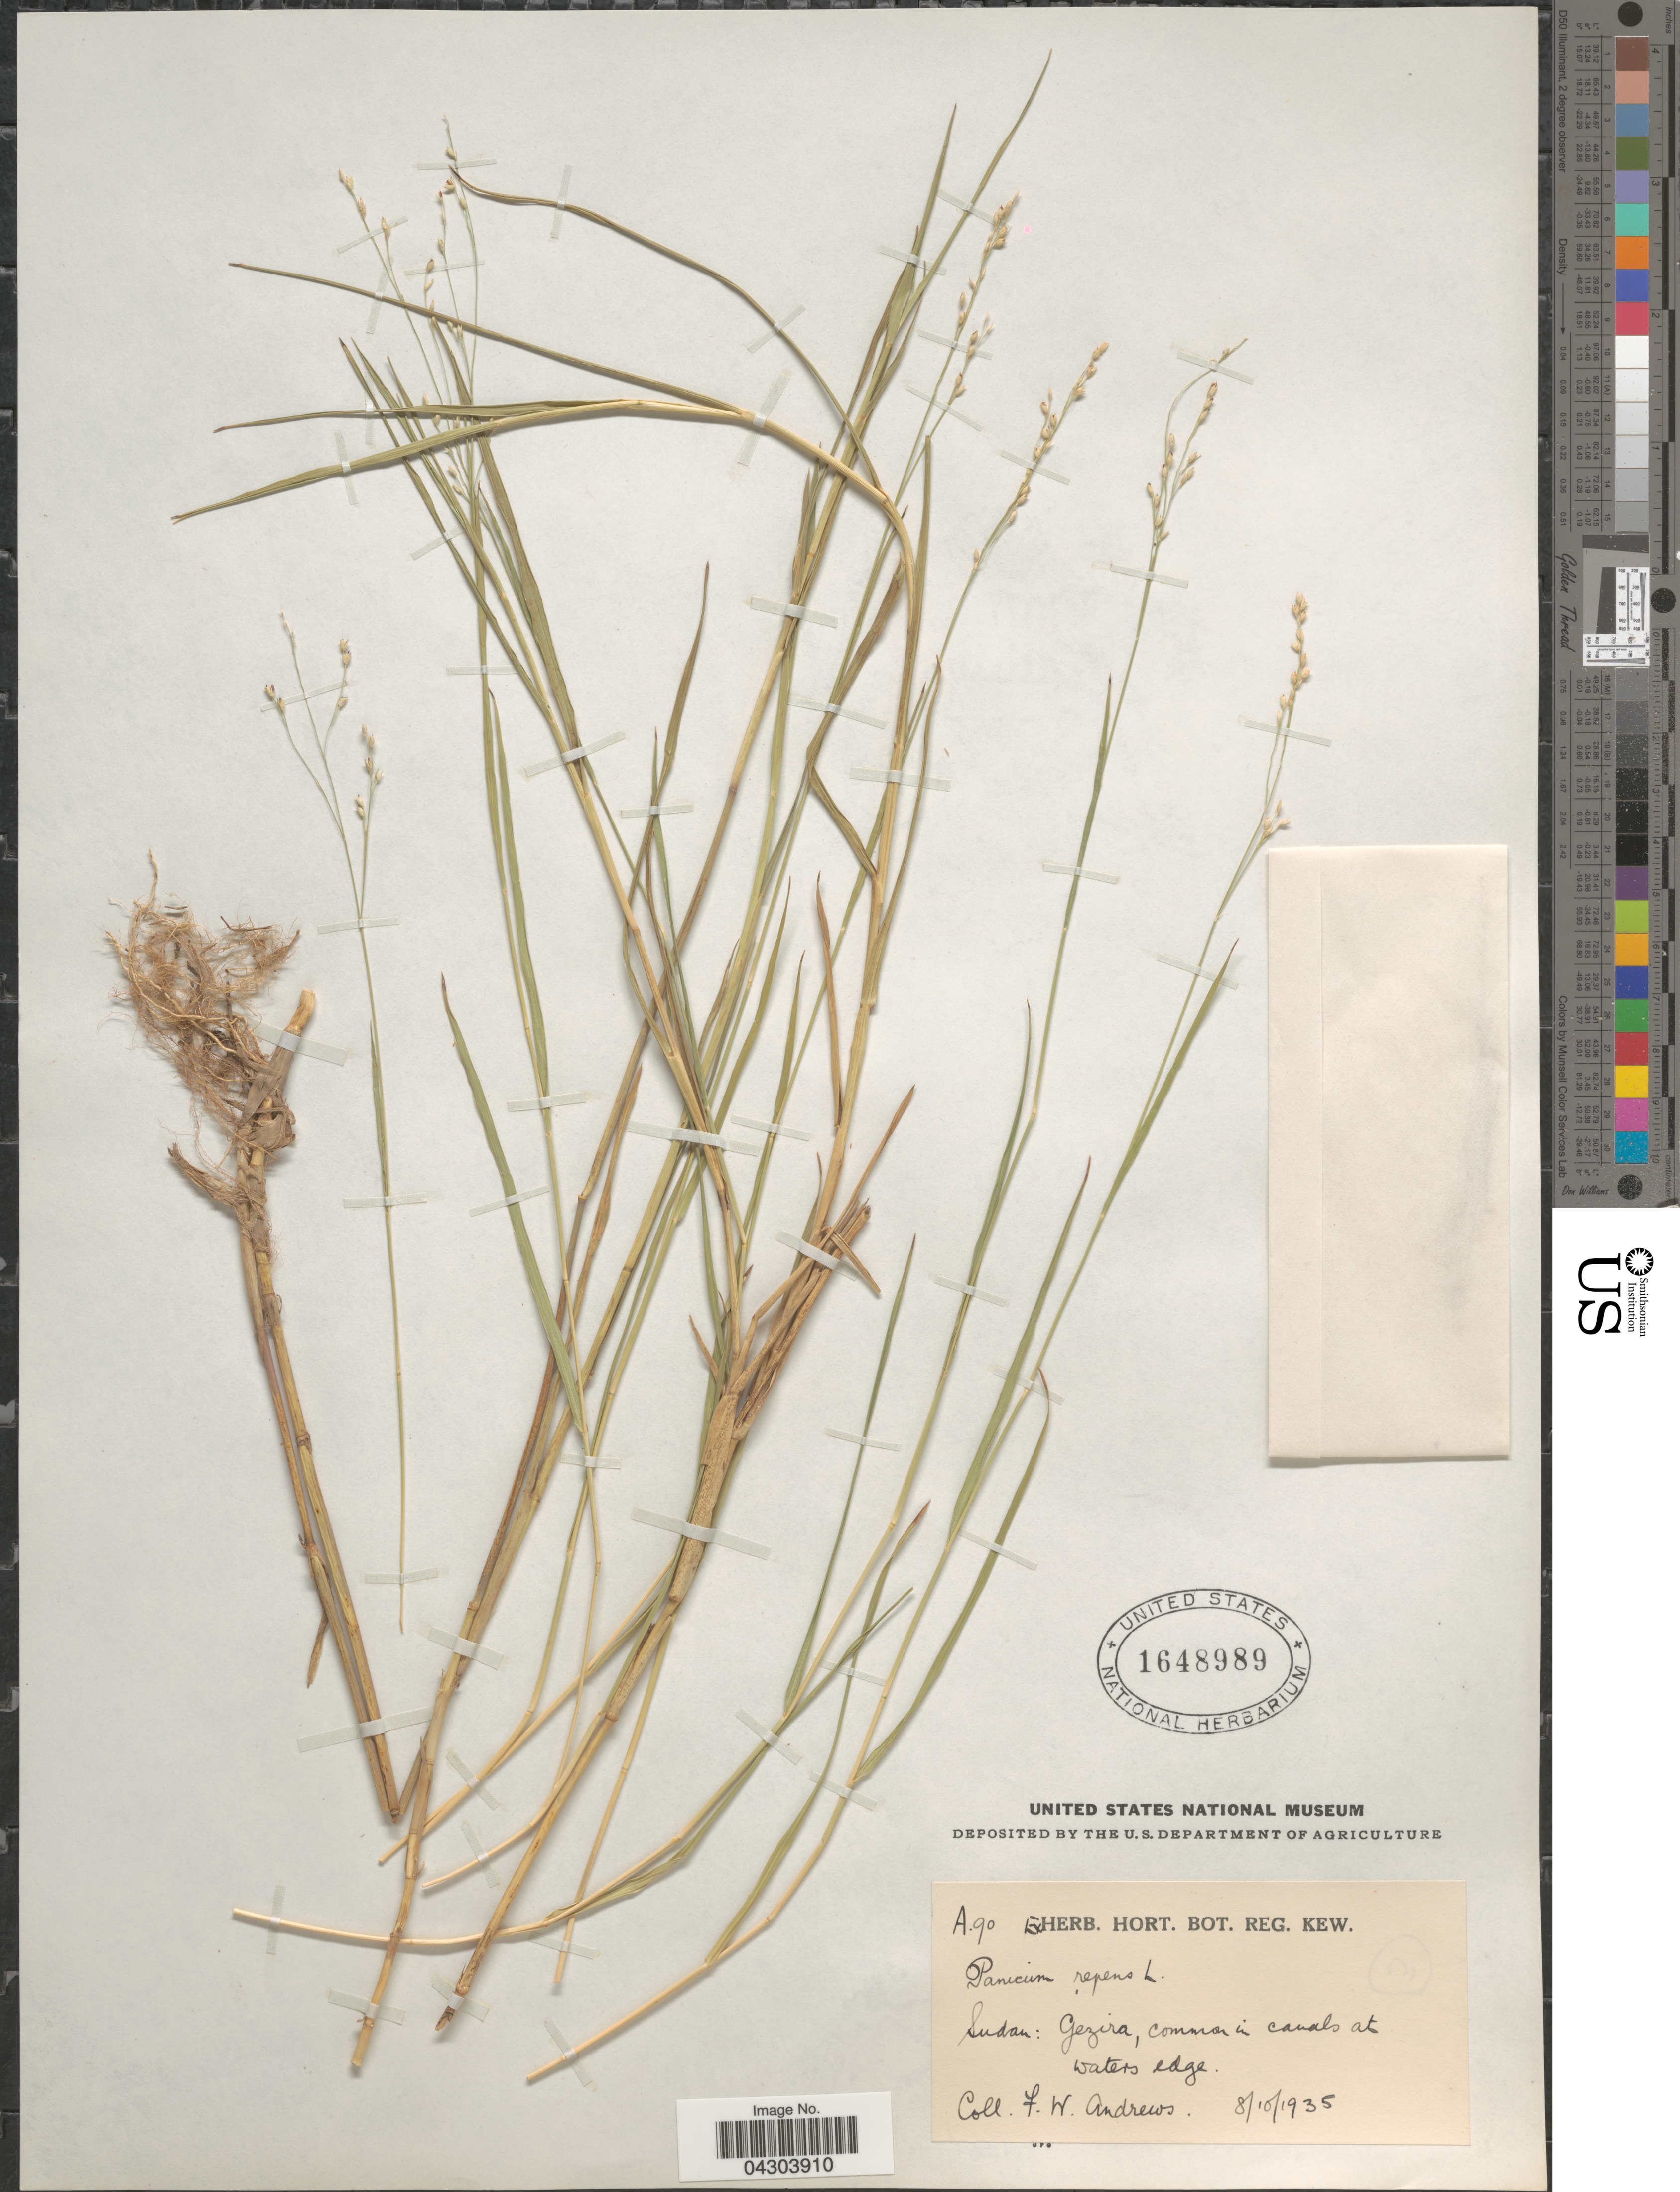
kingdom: Plantae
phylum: Tracheophyta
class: Liliopsida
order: Poales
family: Poaceae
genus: Panicum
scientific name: Panicum repens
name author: L.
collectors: F. W. Andrews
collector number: A.90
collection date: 1935-10-08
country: Sudan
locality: Gezira, common in canals at waters edge.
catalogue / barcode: US 1648989